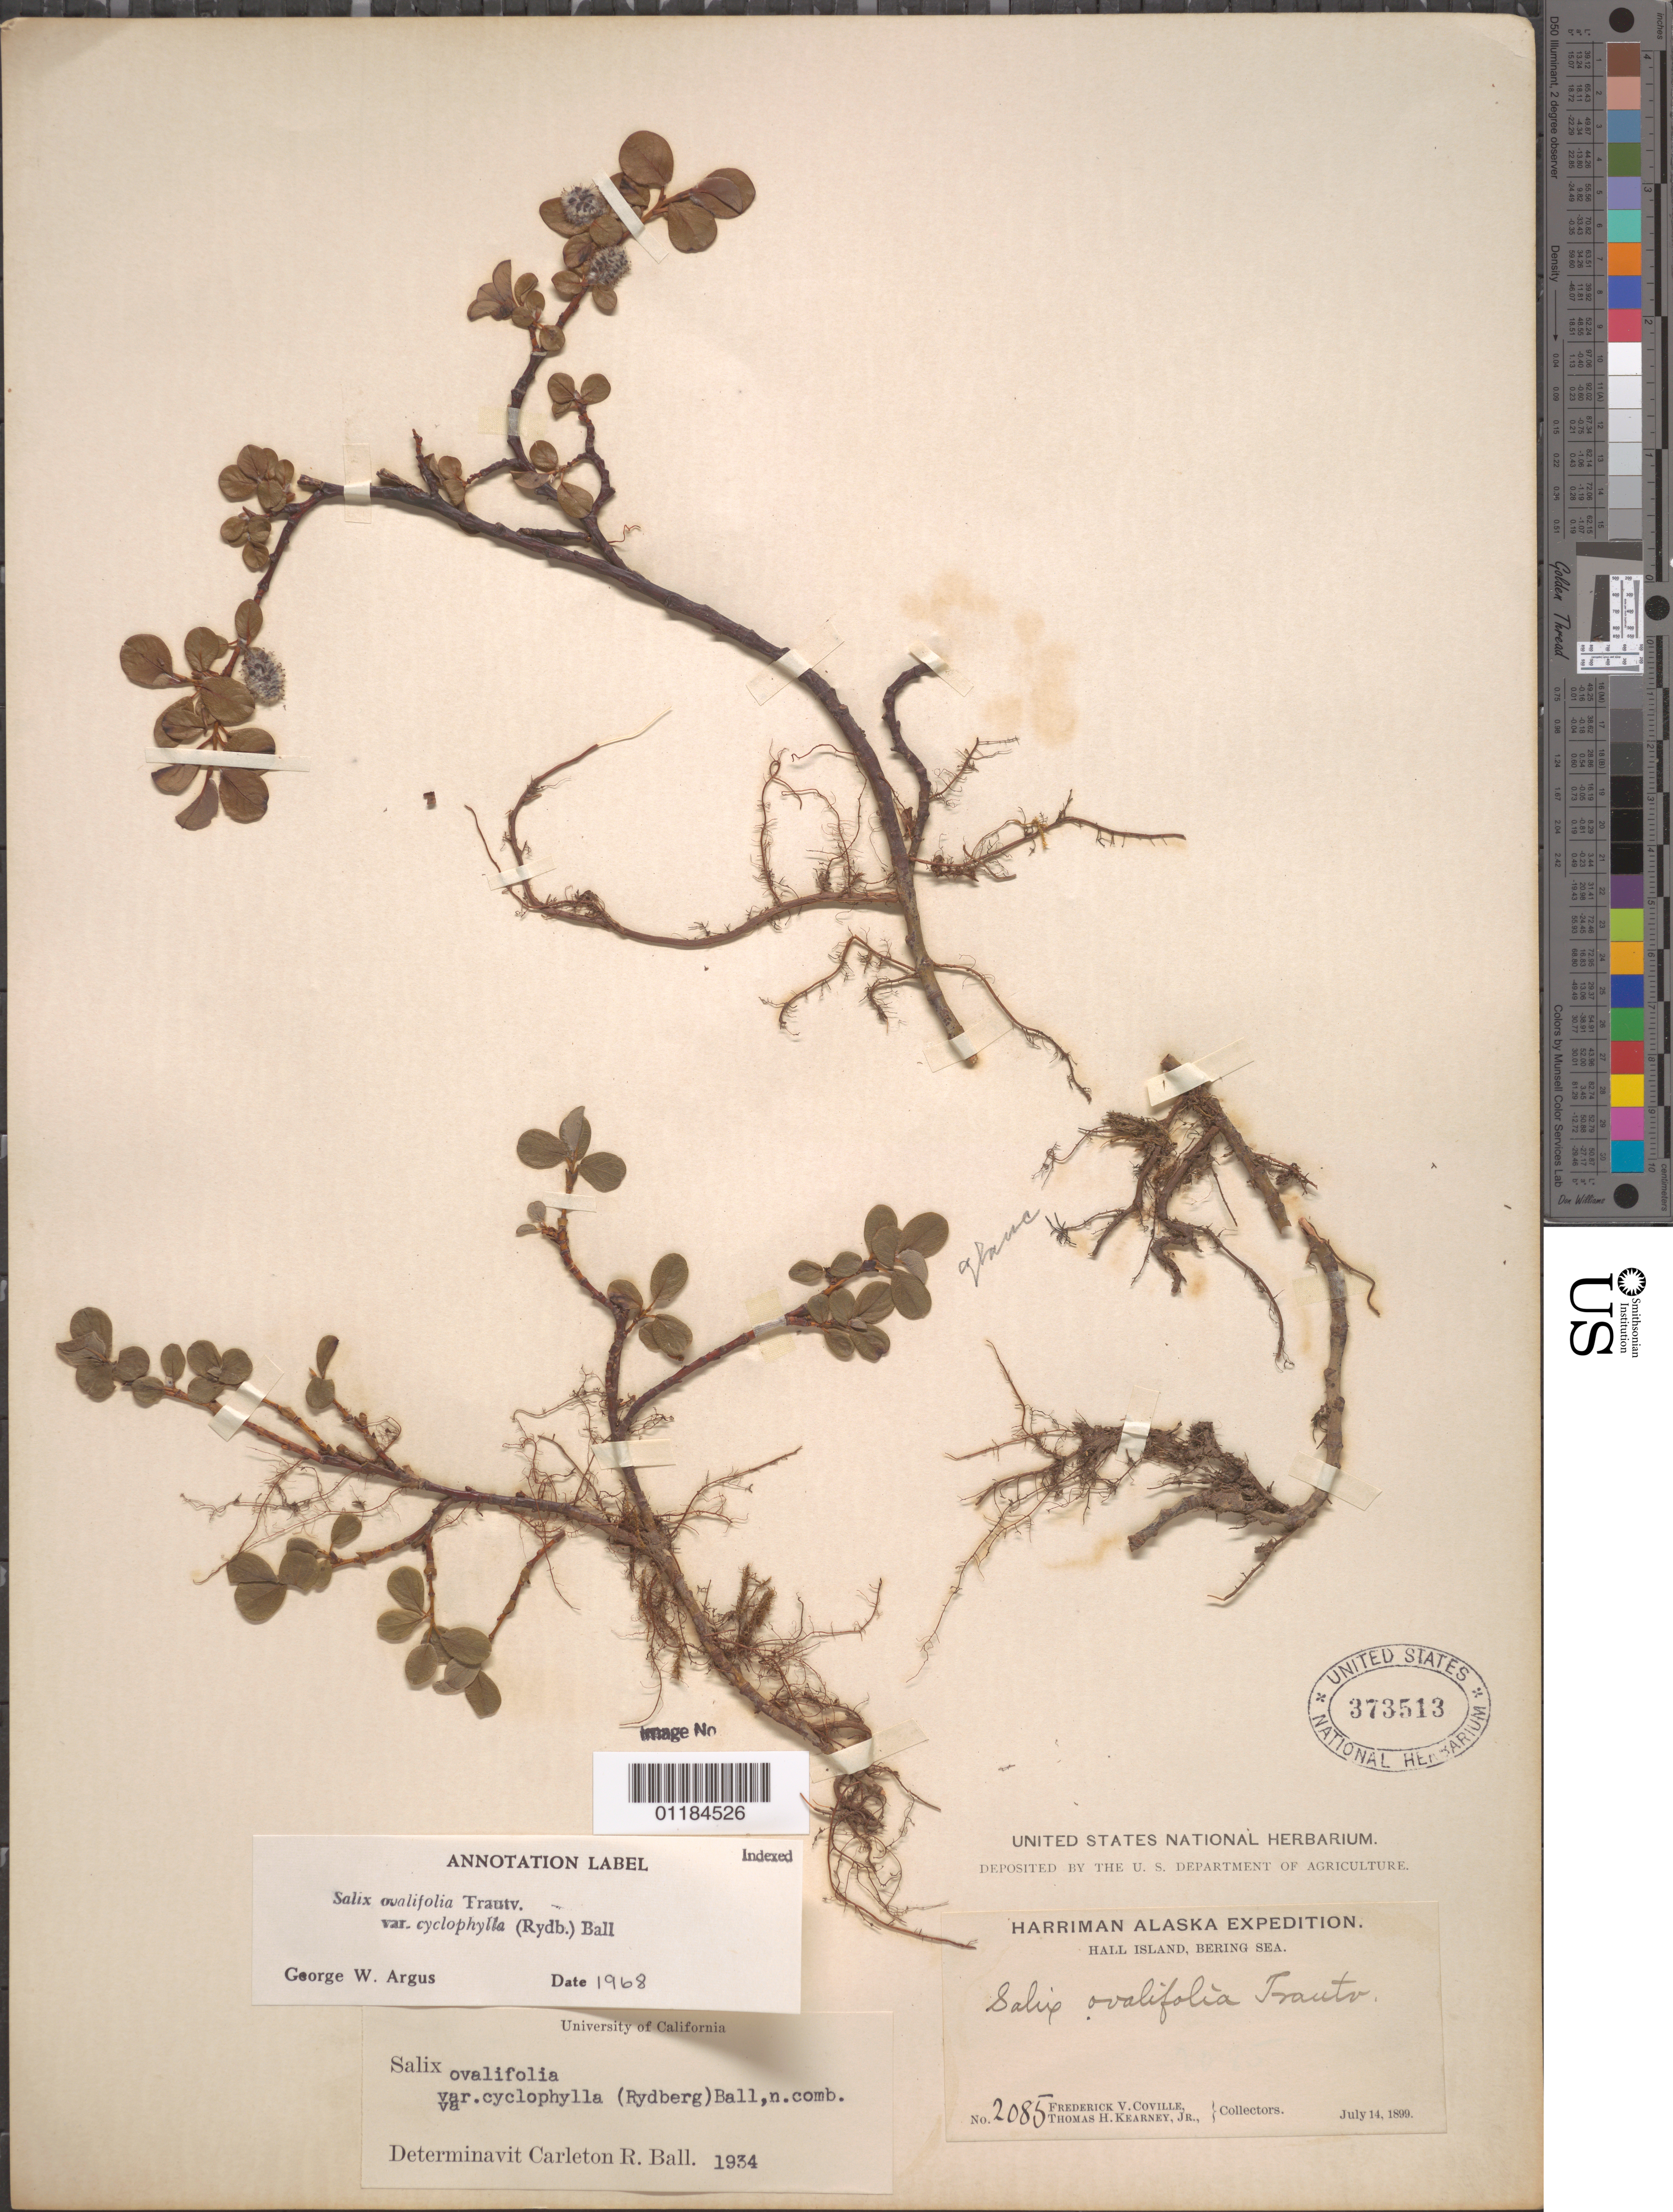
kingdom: Plantae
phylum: Tracheophyta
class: Magnoliopsida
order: Malpighiales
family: Salicaceae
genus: Salix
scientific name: Salix ovalifolia var. cyclophylla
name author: (Rydb.) C.R. Ball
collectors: F. V. Coville & T. H. Kearney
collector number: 2085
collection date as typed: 14 Jul 1899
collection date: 1899-07-14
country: United States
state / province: Alaska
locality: Hall Island, Bering Sea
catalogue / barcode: US 373513